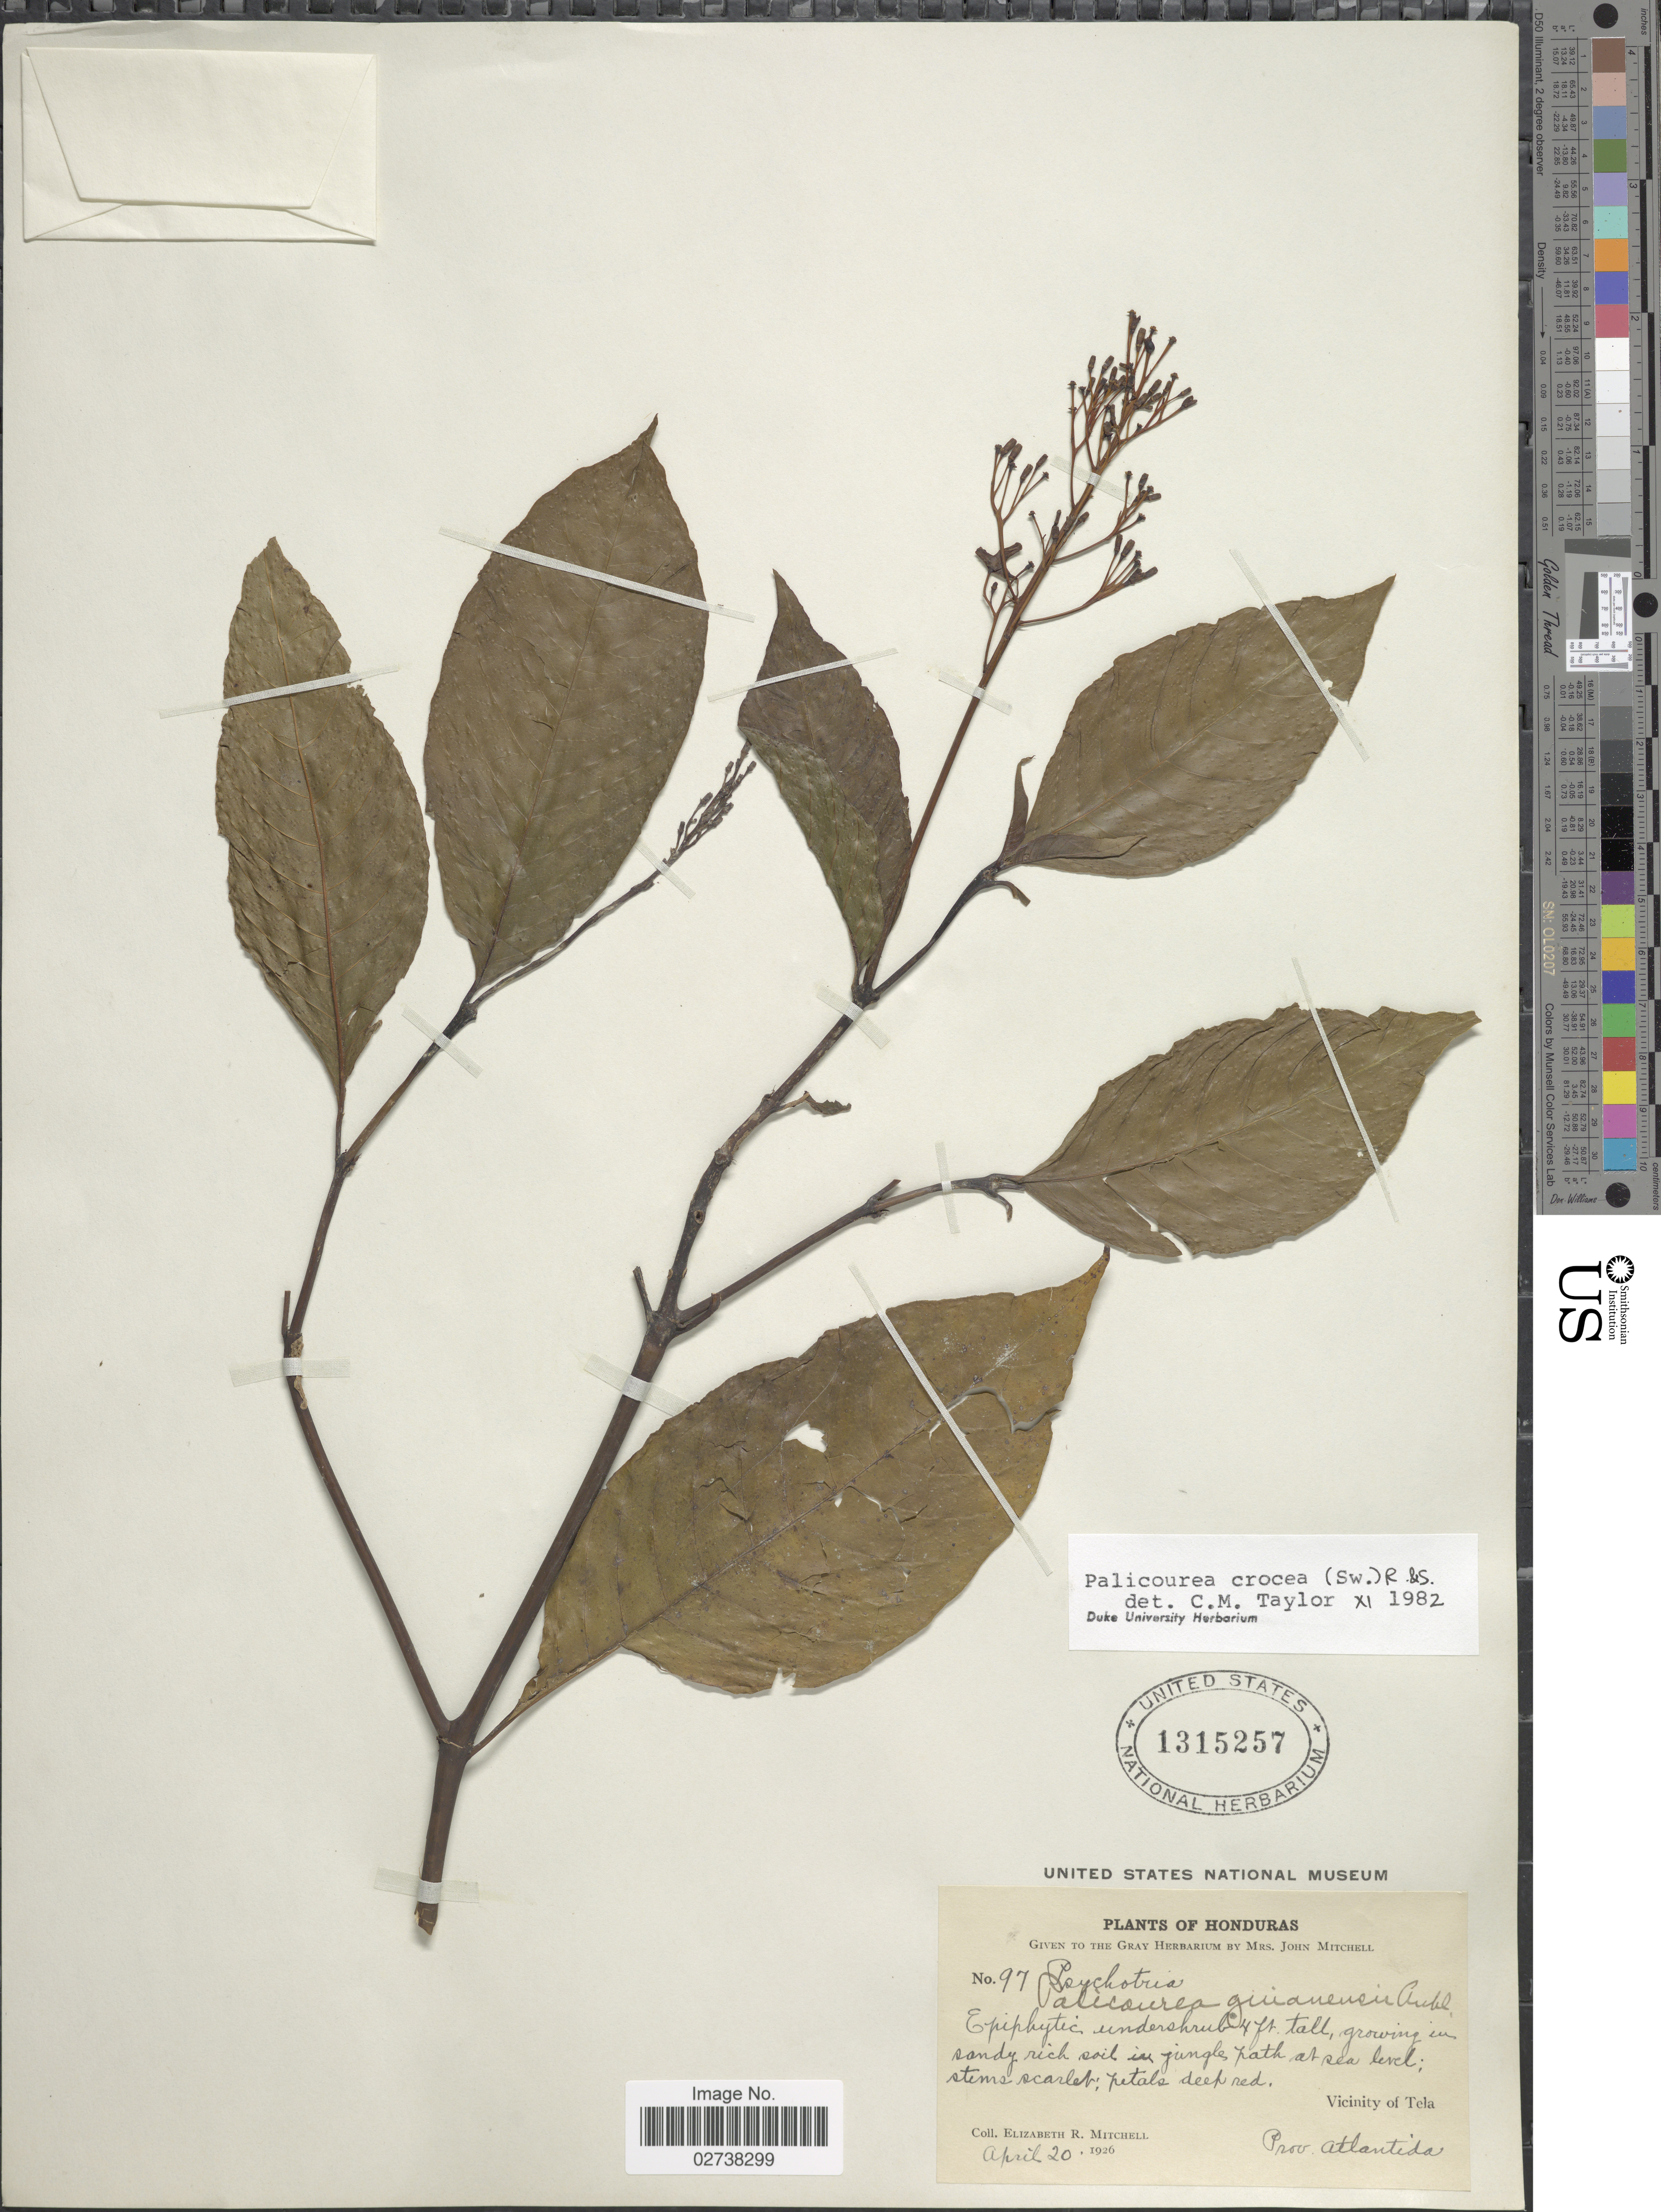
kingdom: Plantae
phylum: Tracheophyta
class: Magnoliopsida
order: Gentianales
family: Rubiaceae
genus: Palicourea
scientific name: Palicourea crocea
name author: (Sw.) Schult.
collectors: E. Mitchell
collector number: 97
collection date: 1926-04-20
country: Honduras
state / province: Atlántida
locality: Vicinity of Tela, Prov. Atlantida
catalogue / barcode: US 1315257